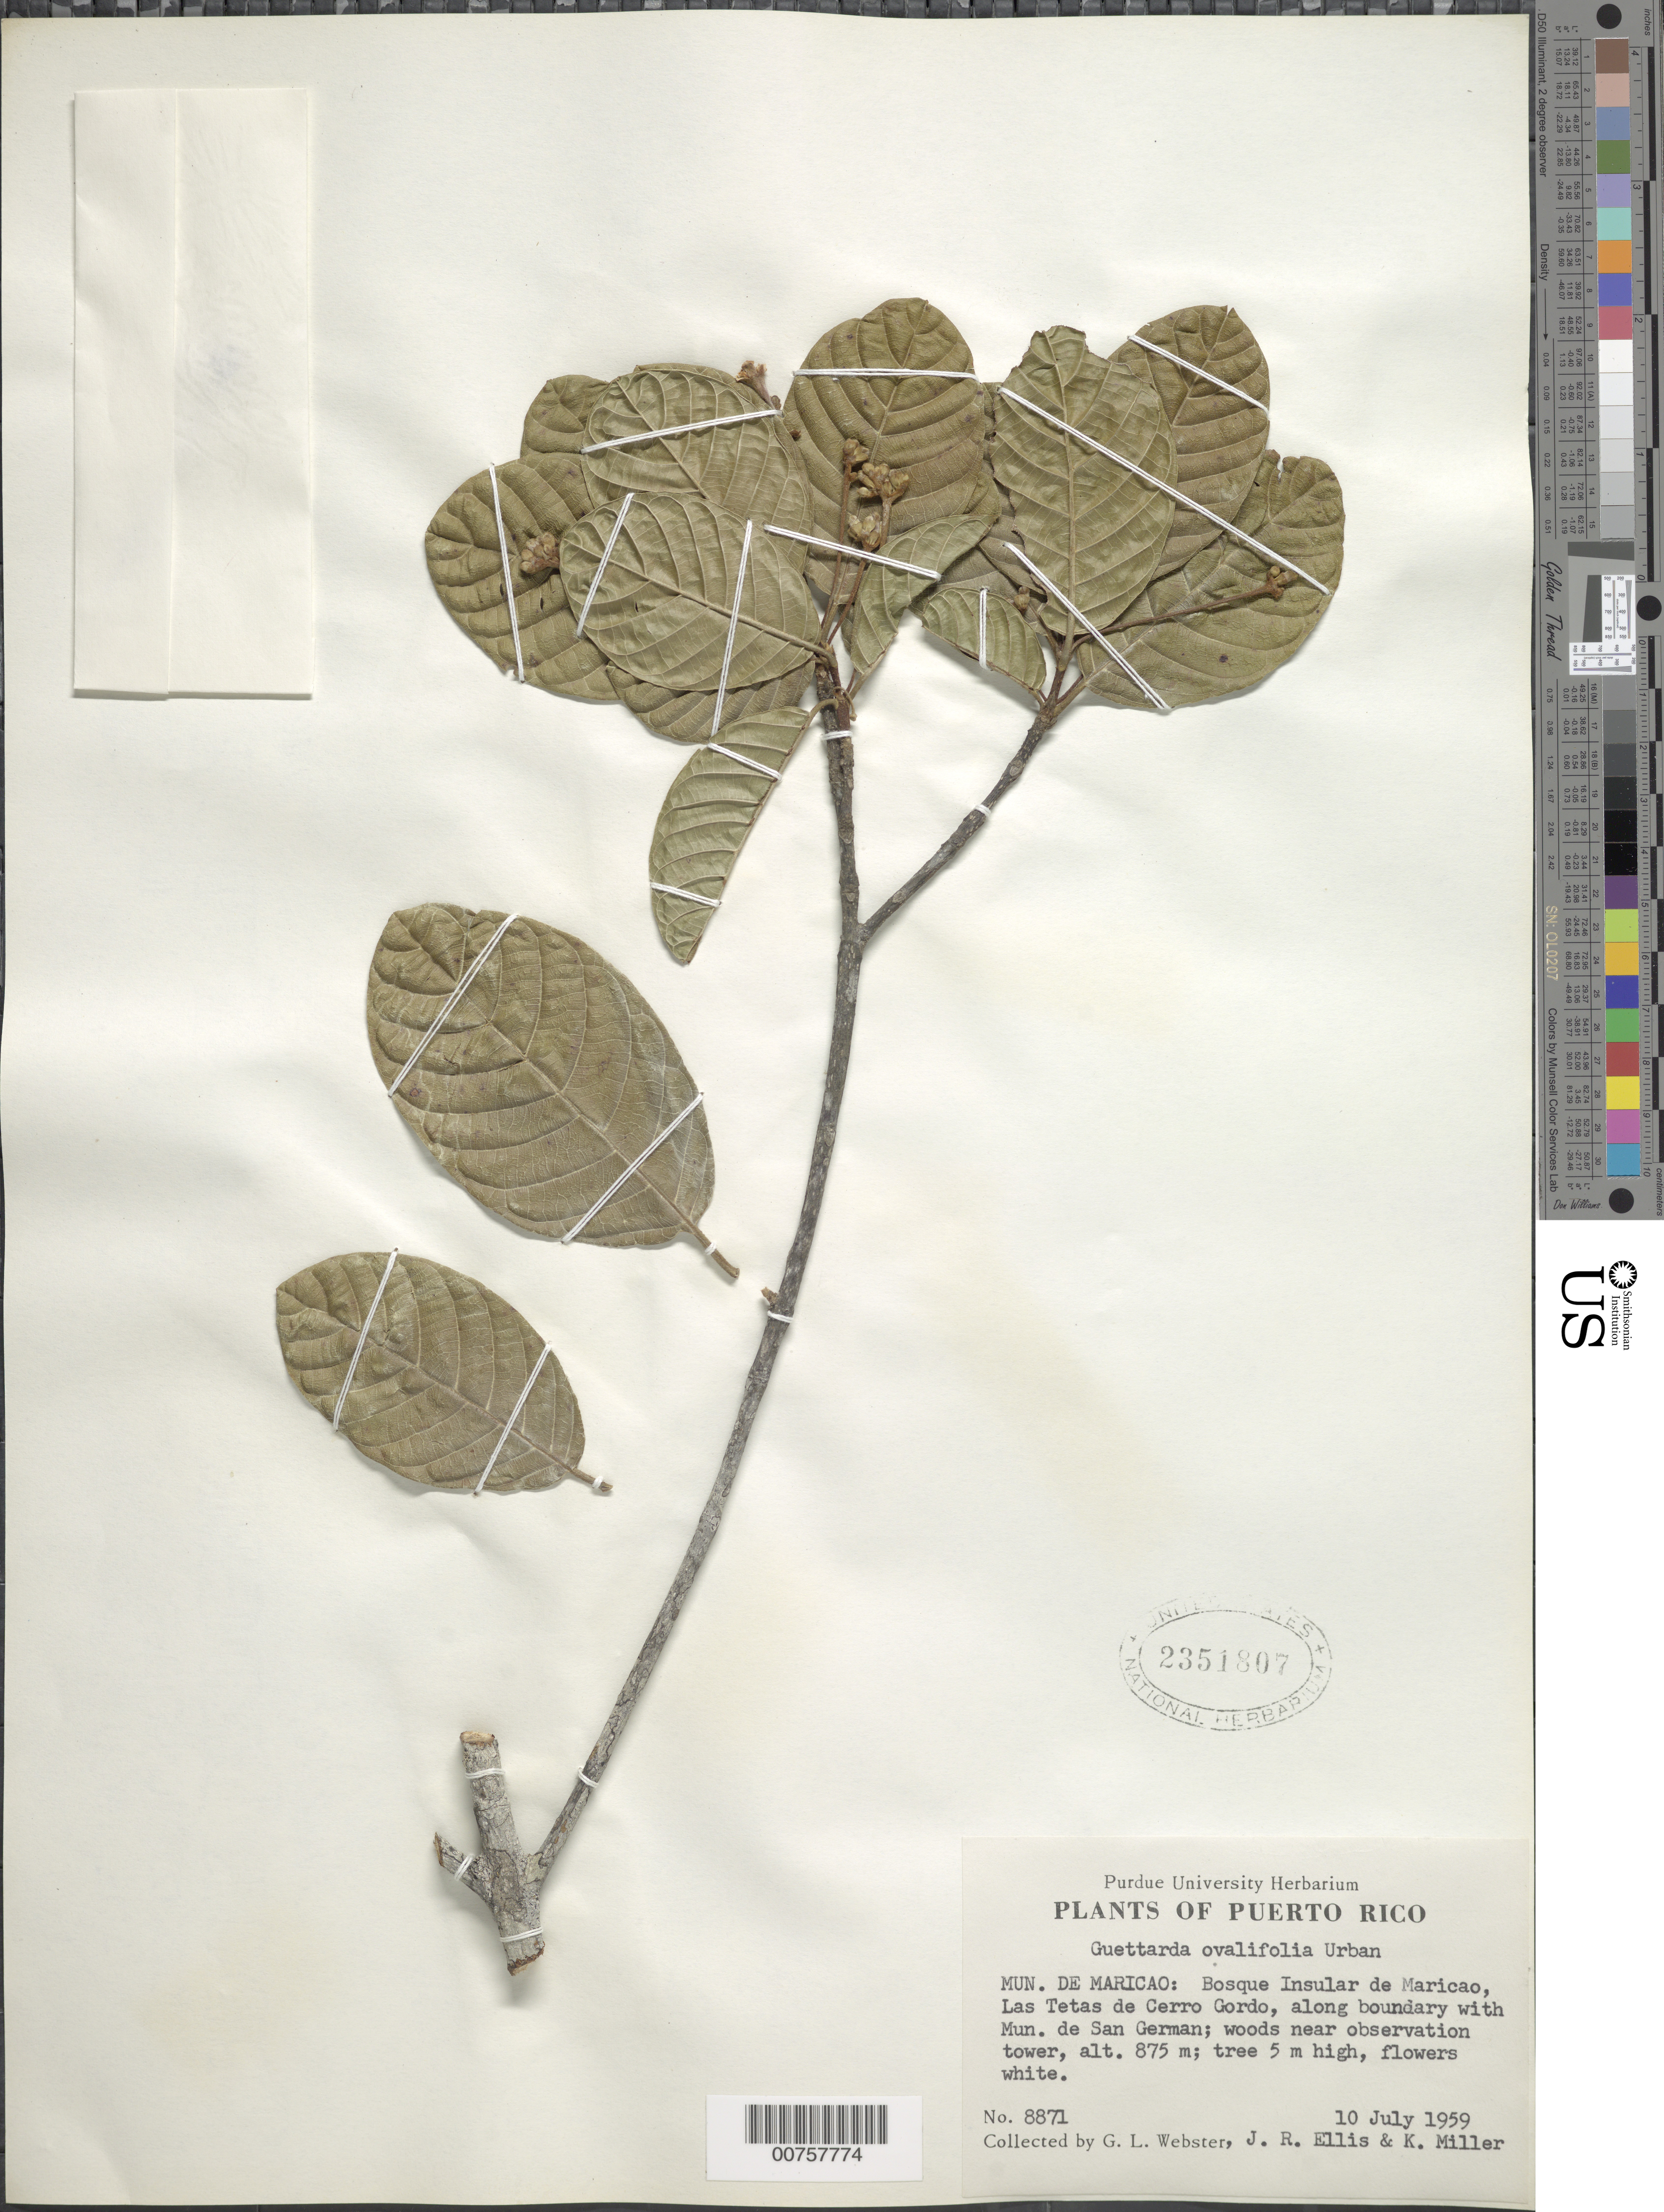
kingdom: Plantae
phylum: Tracheophyta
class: Magnoliopsida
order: Gentianales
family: Rubiaceae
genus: Guettarda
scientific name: Guettarda ovalifolia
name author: Urb.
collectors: G. L. Webster, J. R. Ellis & K. Miller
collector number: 8871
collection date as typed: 10 Jul 1959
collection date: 1959-07-10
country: Puerto Rico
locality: Mun. de Maricao: Bosque Insular de Maricao, Las Tetas de Cerro Gordo, along boundary with San Germán.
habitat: Woods near observation tower.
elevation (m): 875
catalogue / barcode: US 2351807